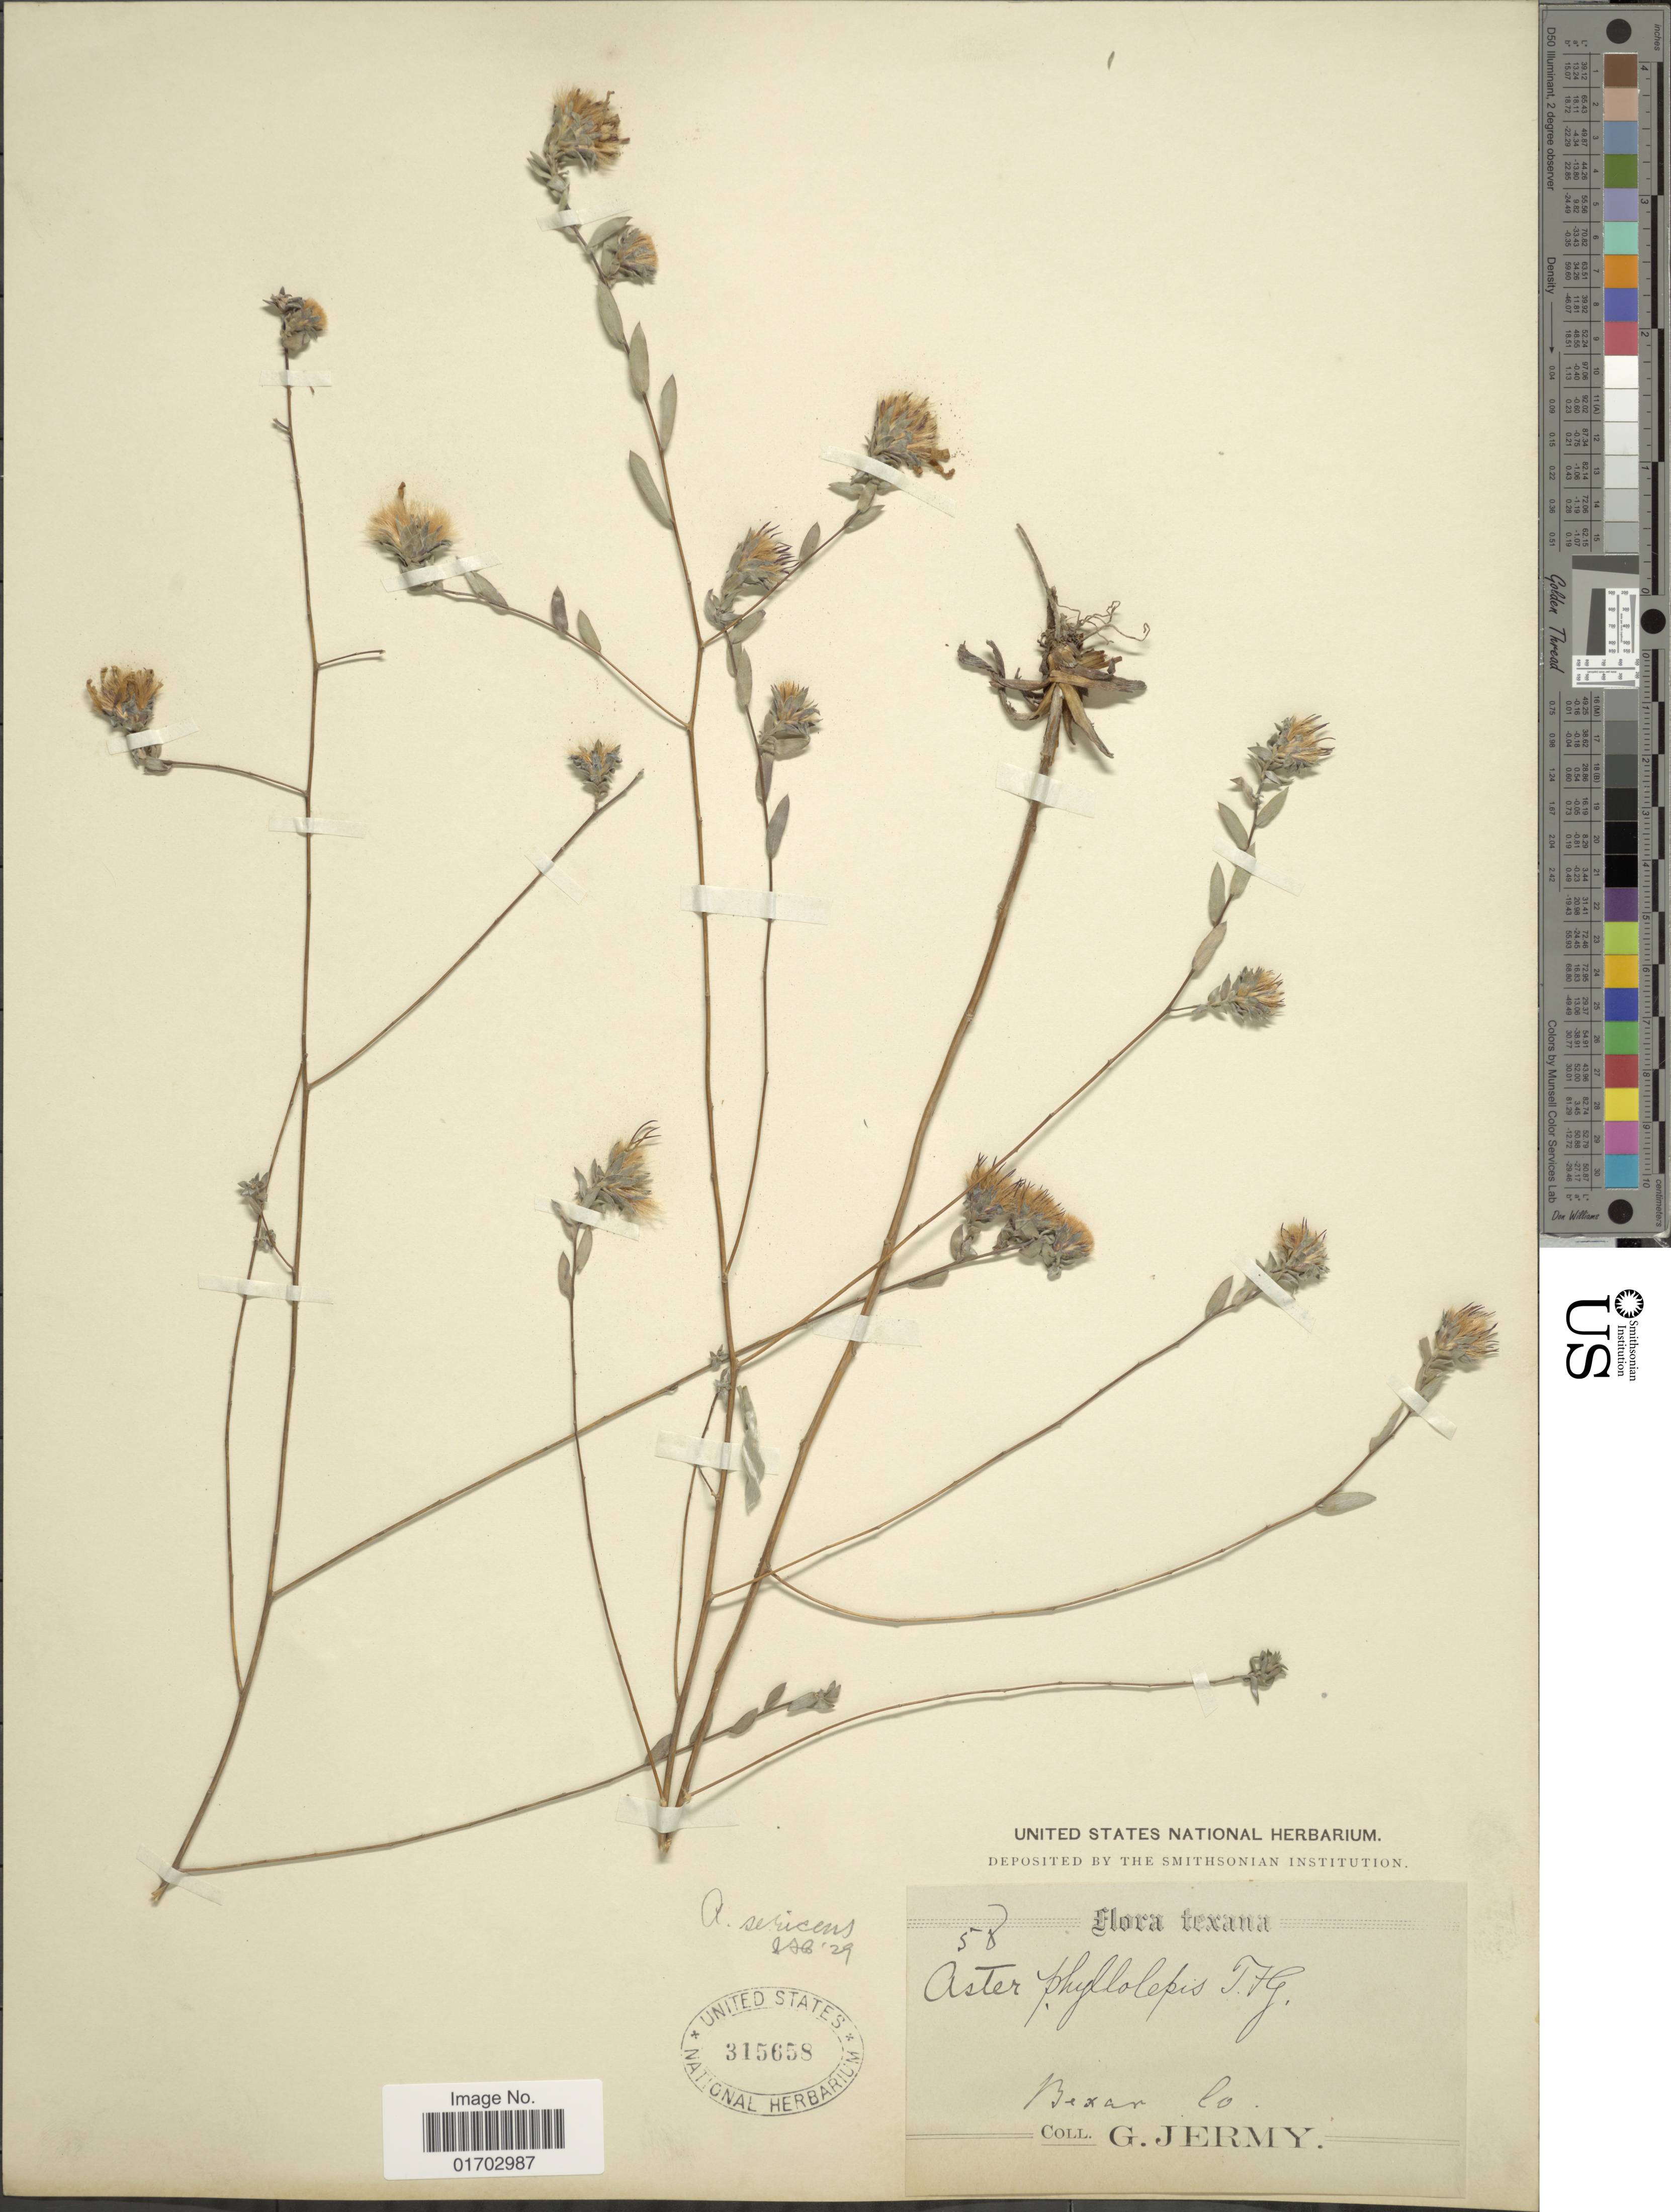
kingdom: Plantae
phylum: Tracheophyta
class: Magnoliopsida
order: Asterales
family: Asteraceae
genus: Symphyotrichum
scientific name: Symphyotrichum sericeum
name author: (Vent.) G.L. Nesom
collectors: G. Jermy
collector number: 58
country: United States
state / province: Texas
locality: Bexan Co.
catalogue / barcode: US 315658